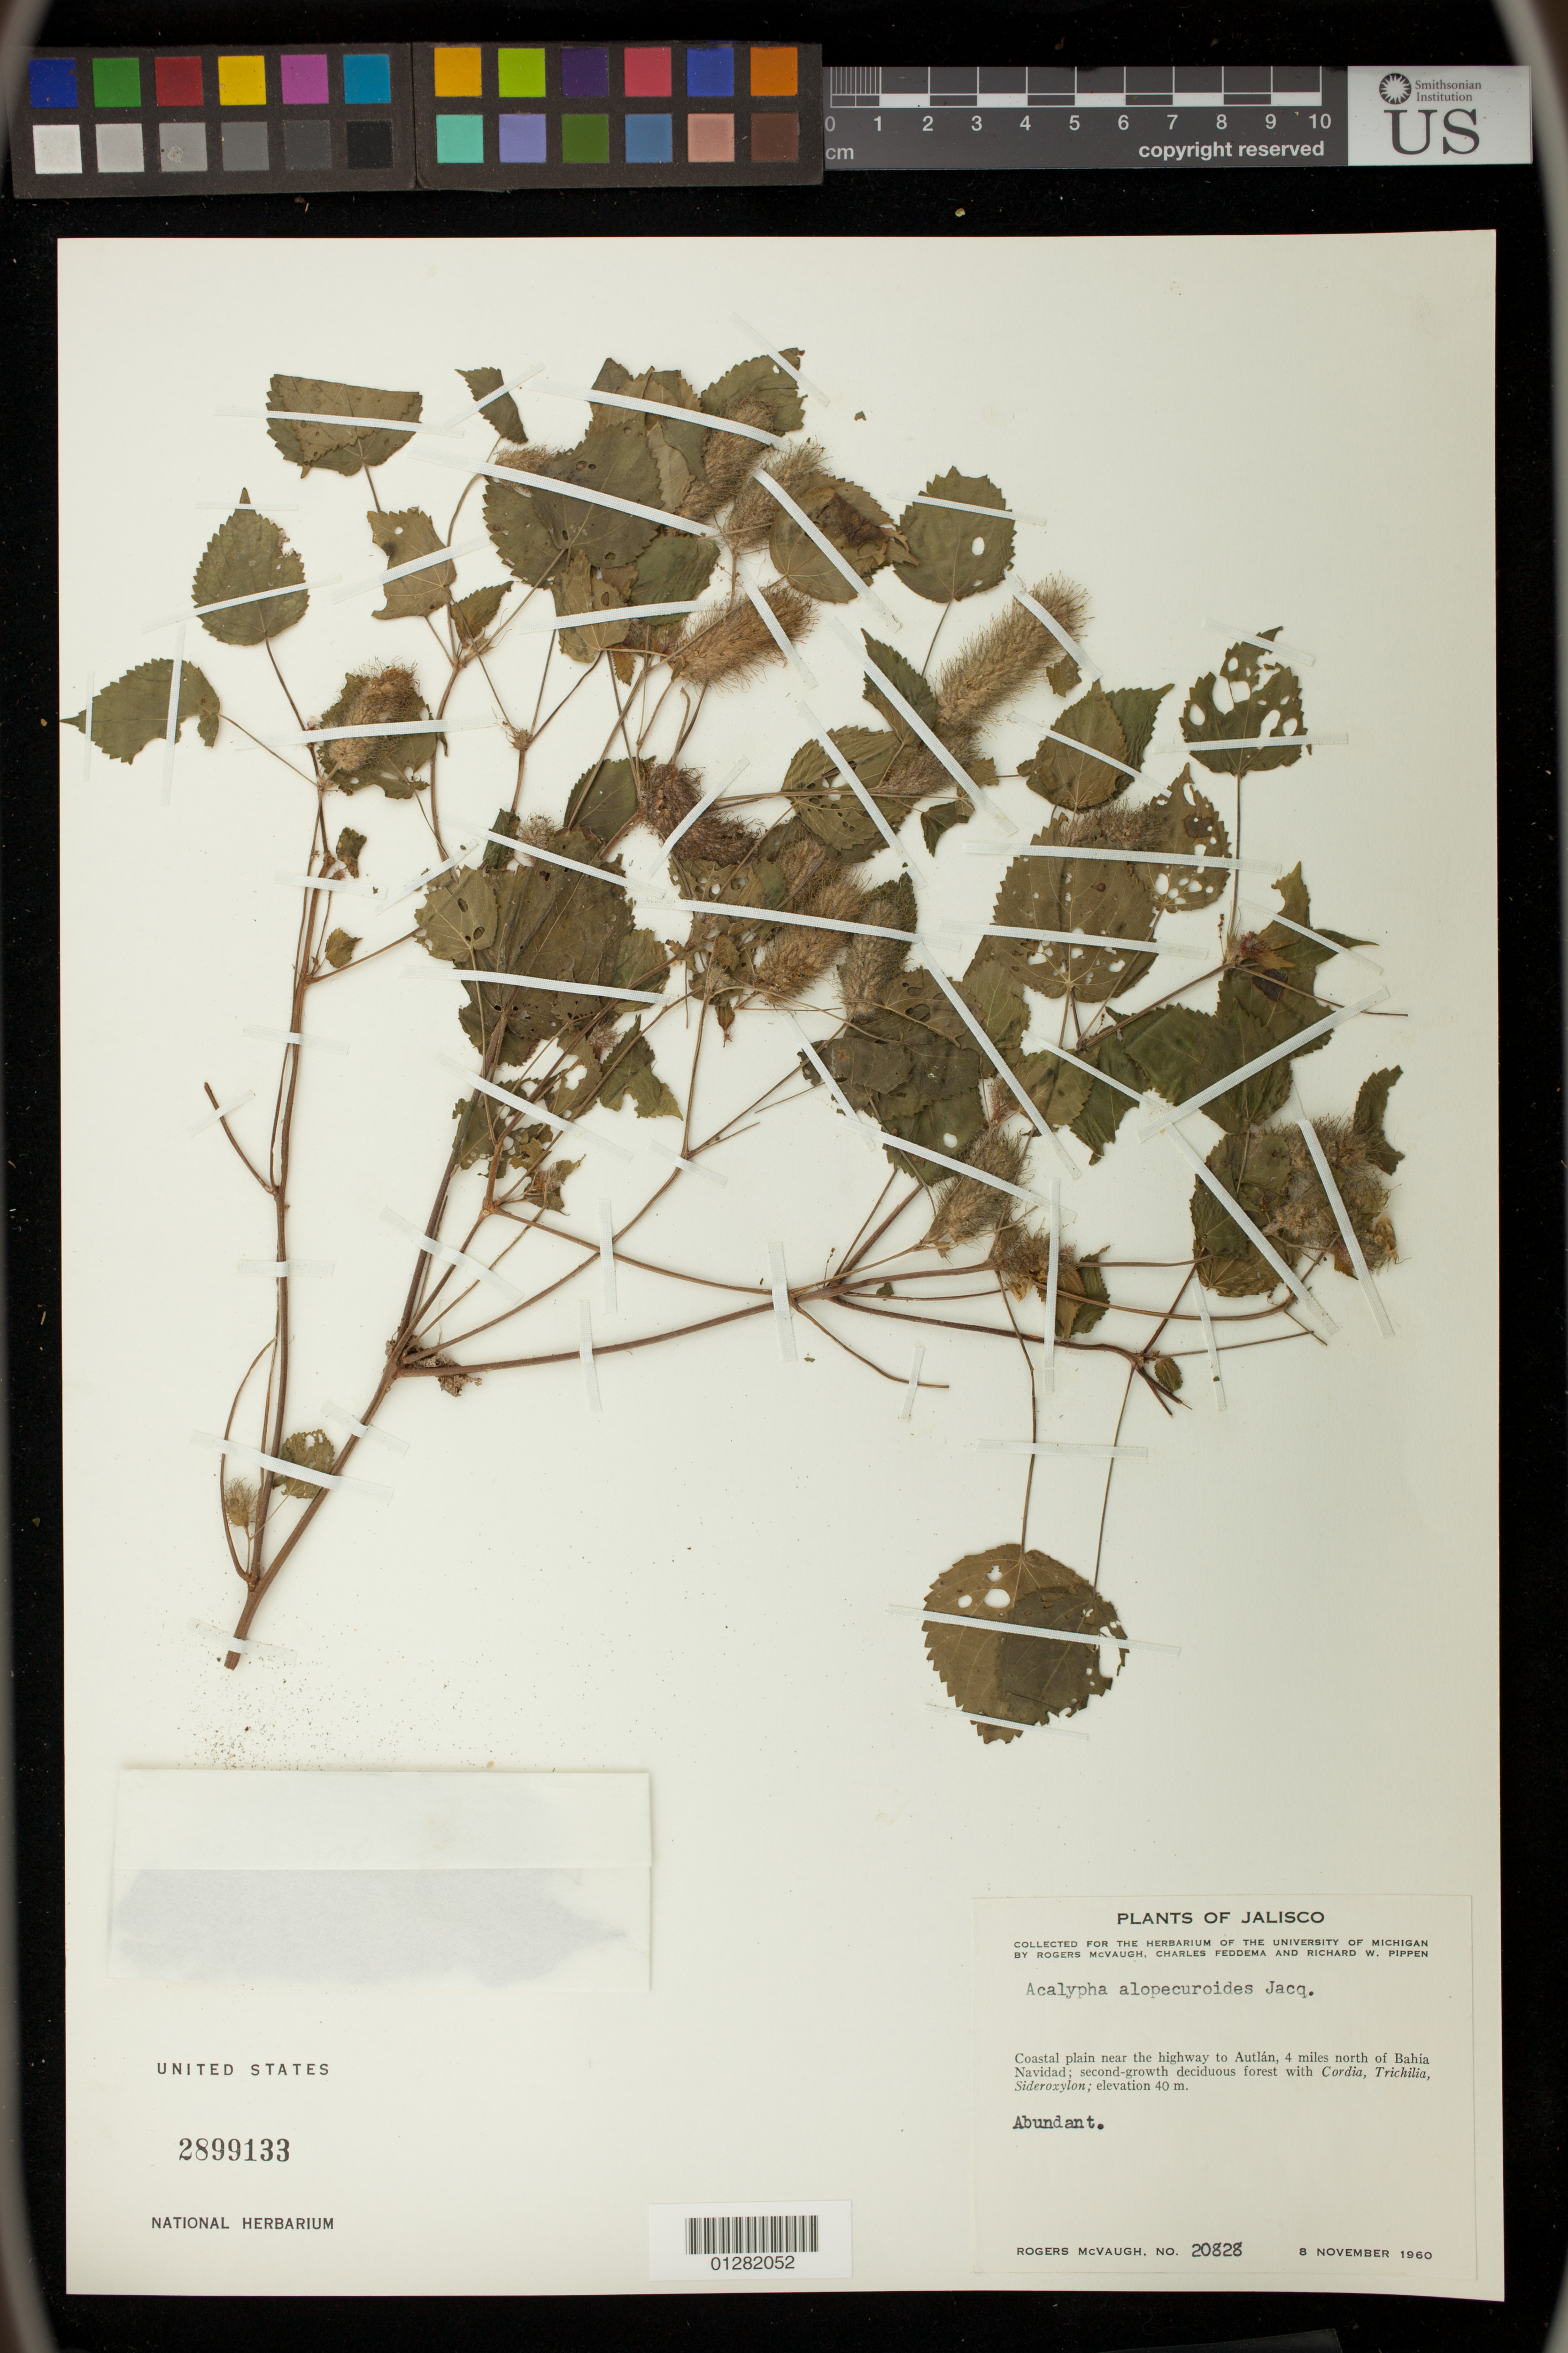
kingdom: Plantae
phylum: Tracheophyta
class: Magnoliopsida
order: Malpighiales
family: Euphorbiaceae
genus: Acalypha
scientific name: Acalypha alopecuroidea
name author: Jacq.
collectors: R. McVaugh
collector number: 20828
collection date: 1960-11-08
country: Mexico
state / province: Jalisco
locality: Coastal plain near the highway of Autlßn, 4 miles north of Bahfa Navidad.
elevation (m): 40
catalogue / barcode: US 2899133